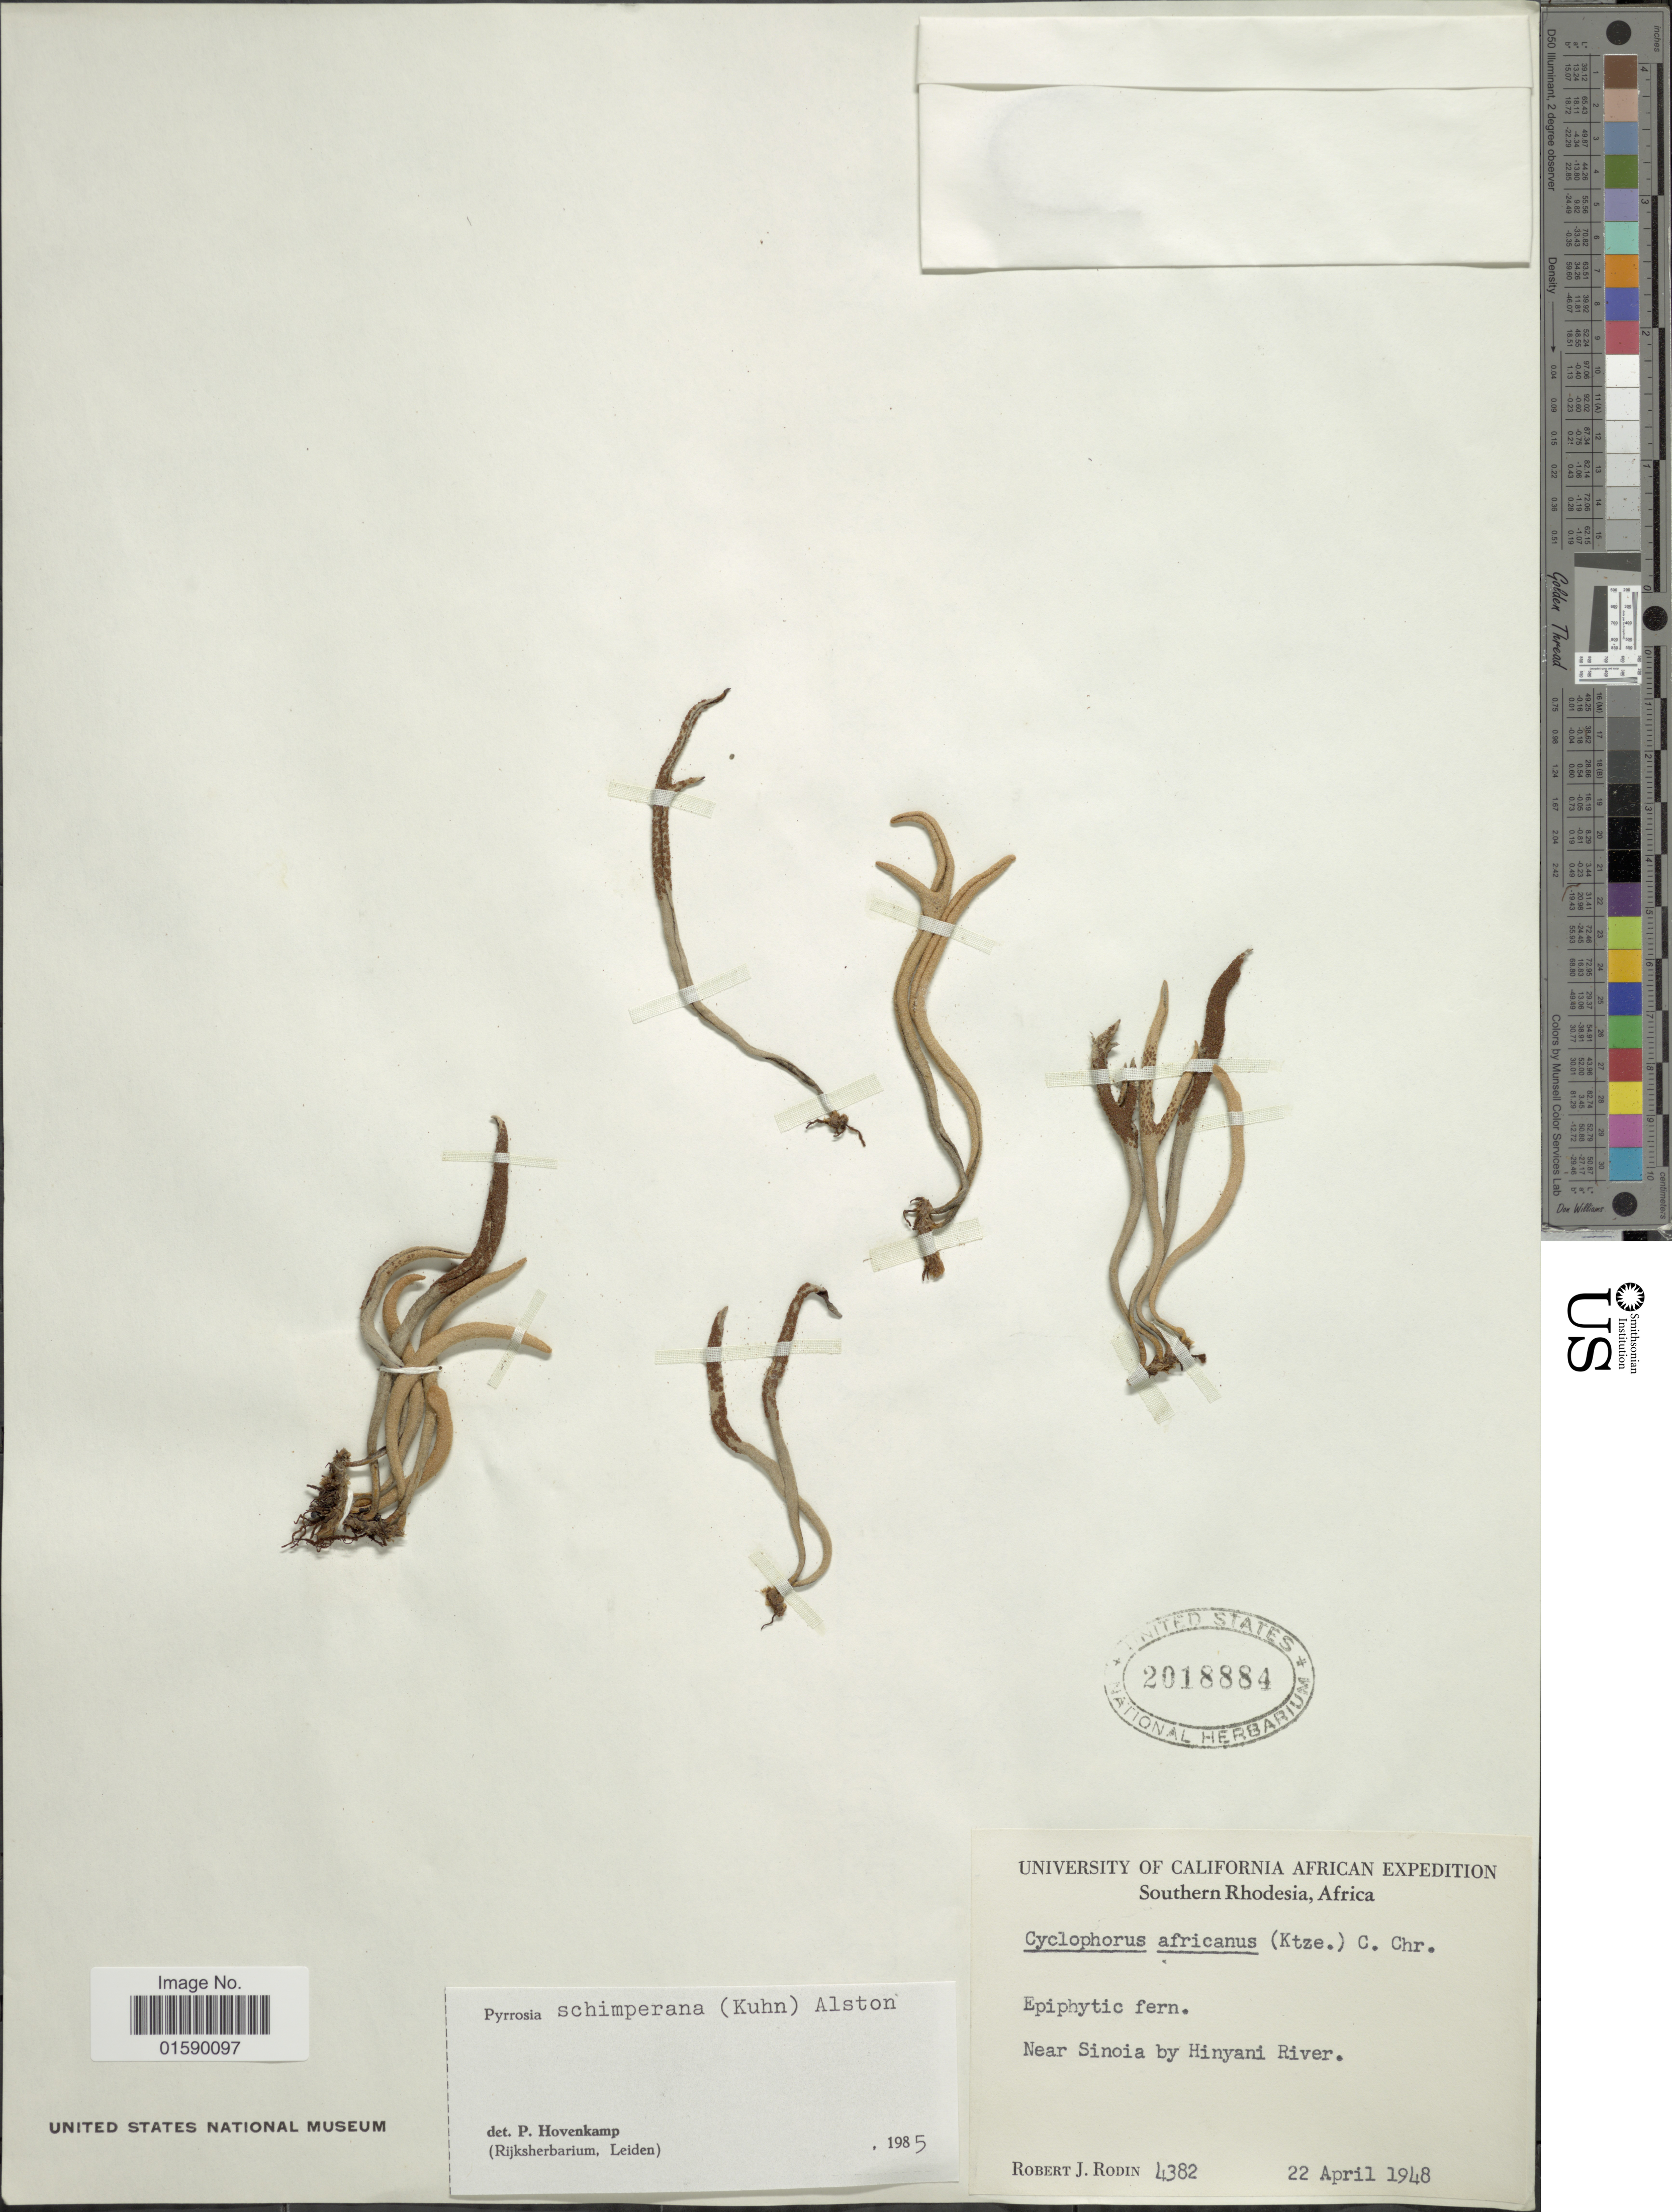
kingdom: Plantae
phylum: Tracheophyta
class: Polypodiopsida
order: Polypodiales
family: Polypodiaceae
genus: Pyrrosia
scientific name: Pyrrosia schimperiana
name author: (Mett. ex Kuhn) Alston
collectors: R. J. Rodin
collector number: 4382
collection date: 1948-04-22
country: Zimbabwe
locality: Southern Rhodesia, Africa, Near Sinoia by Hinyani River.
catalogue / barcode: US 2018884